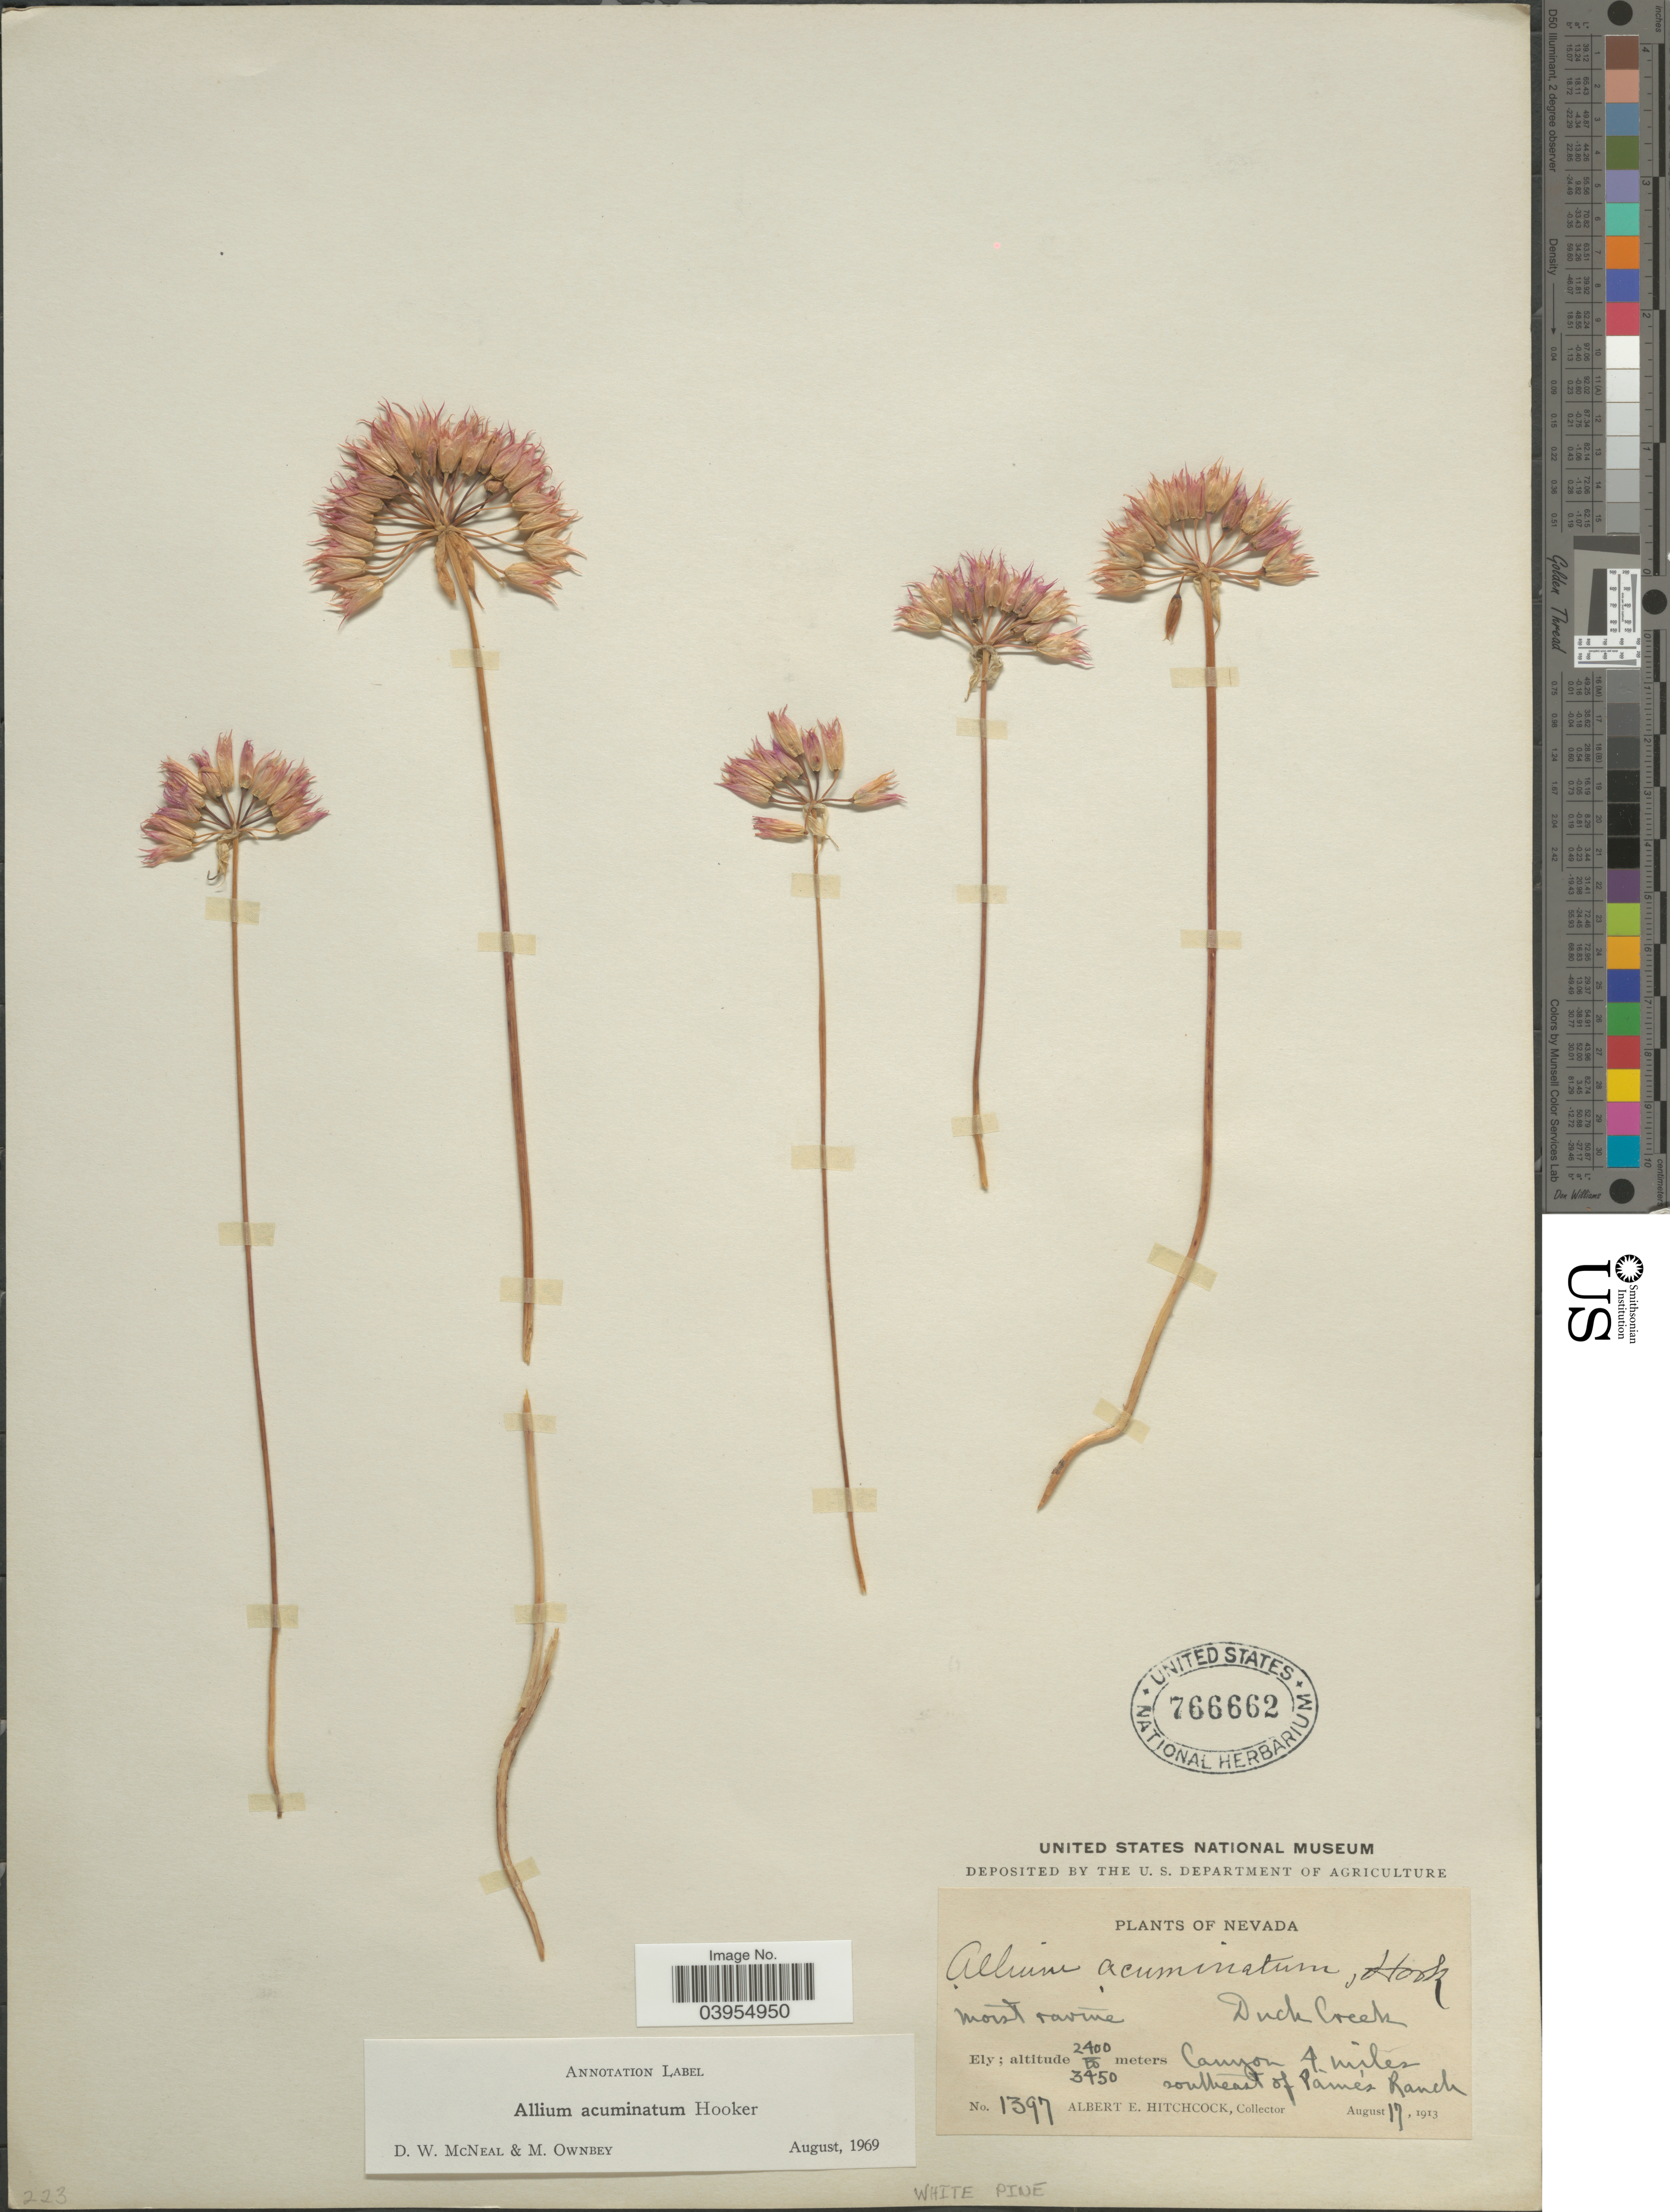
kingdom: Plantae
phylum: Tracheophyta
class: Liliopsida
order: Asparagales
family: Amaryllidaceae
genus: Allium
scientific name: Allium acuminatum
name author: Hook.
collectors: A. Hitchcock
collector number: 1397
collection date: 1913-08-17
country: United States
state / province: Nevada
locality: Moist ravine. Duck Creek. Ely; Canyon 4 miles southeast of Paine's Ranch. White Pine.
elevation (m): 2400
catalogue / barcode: US 766662